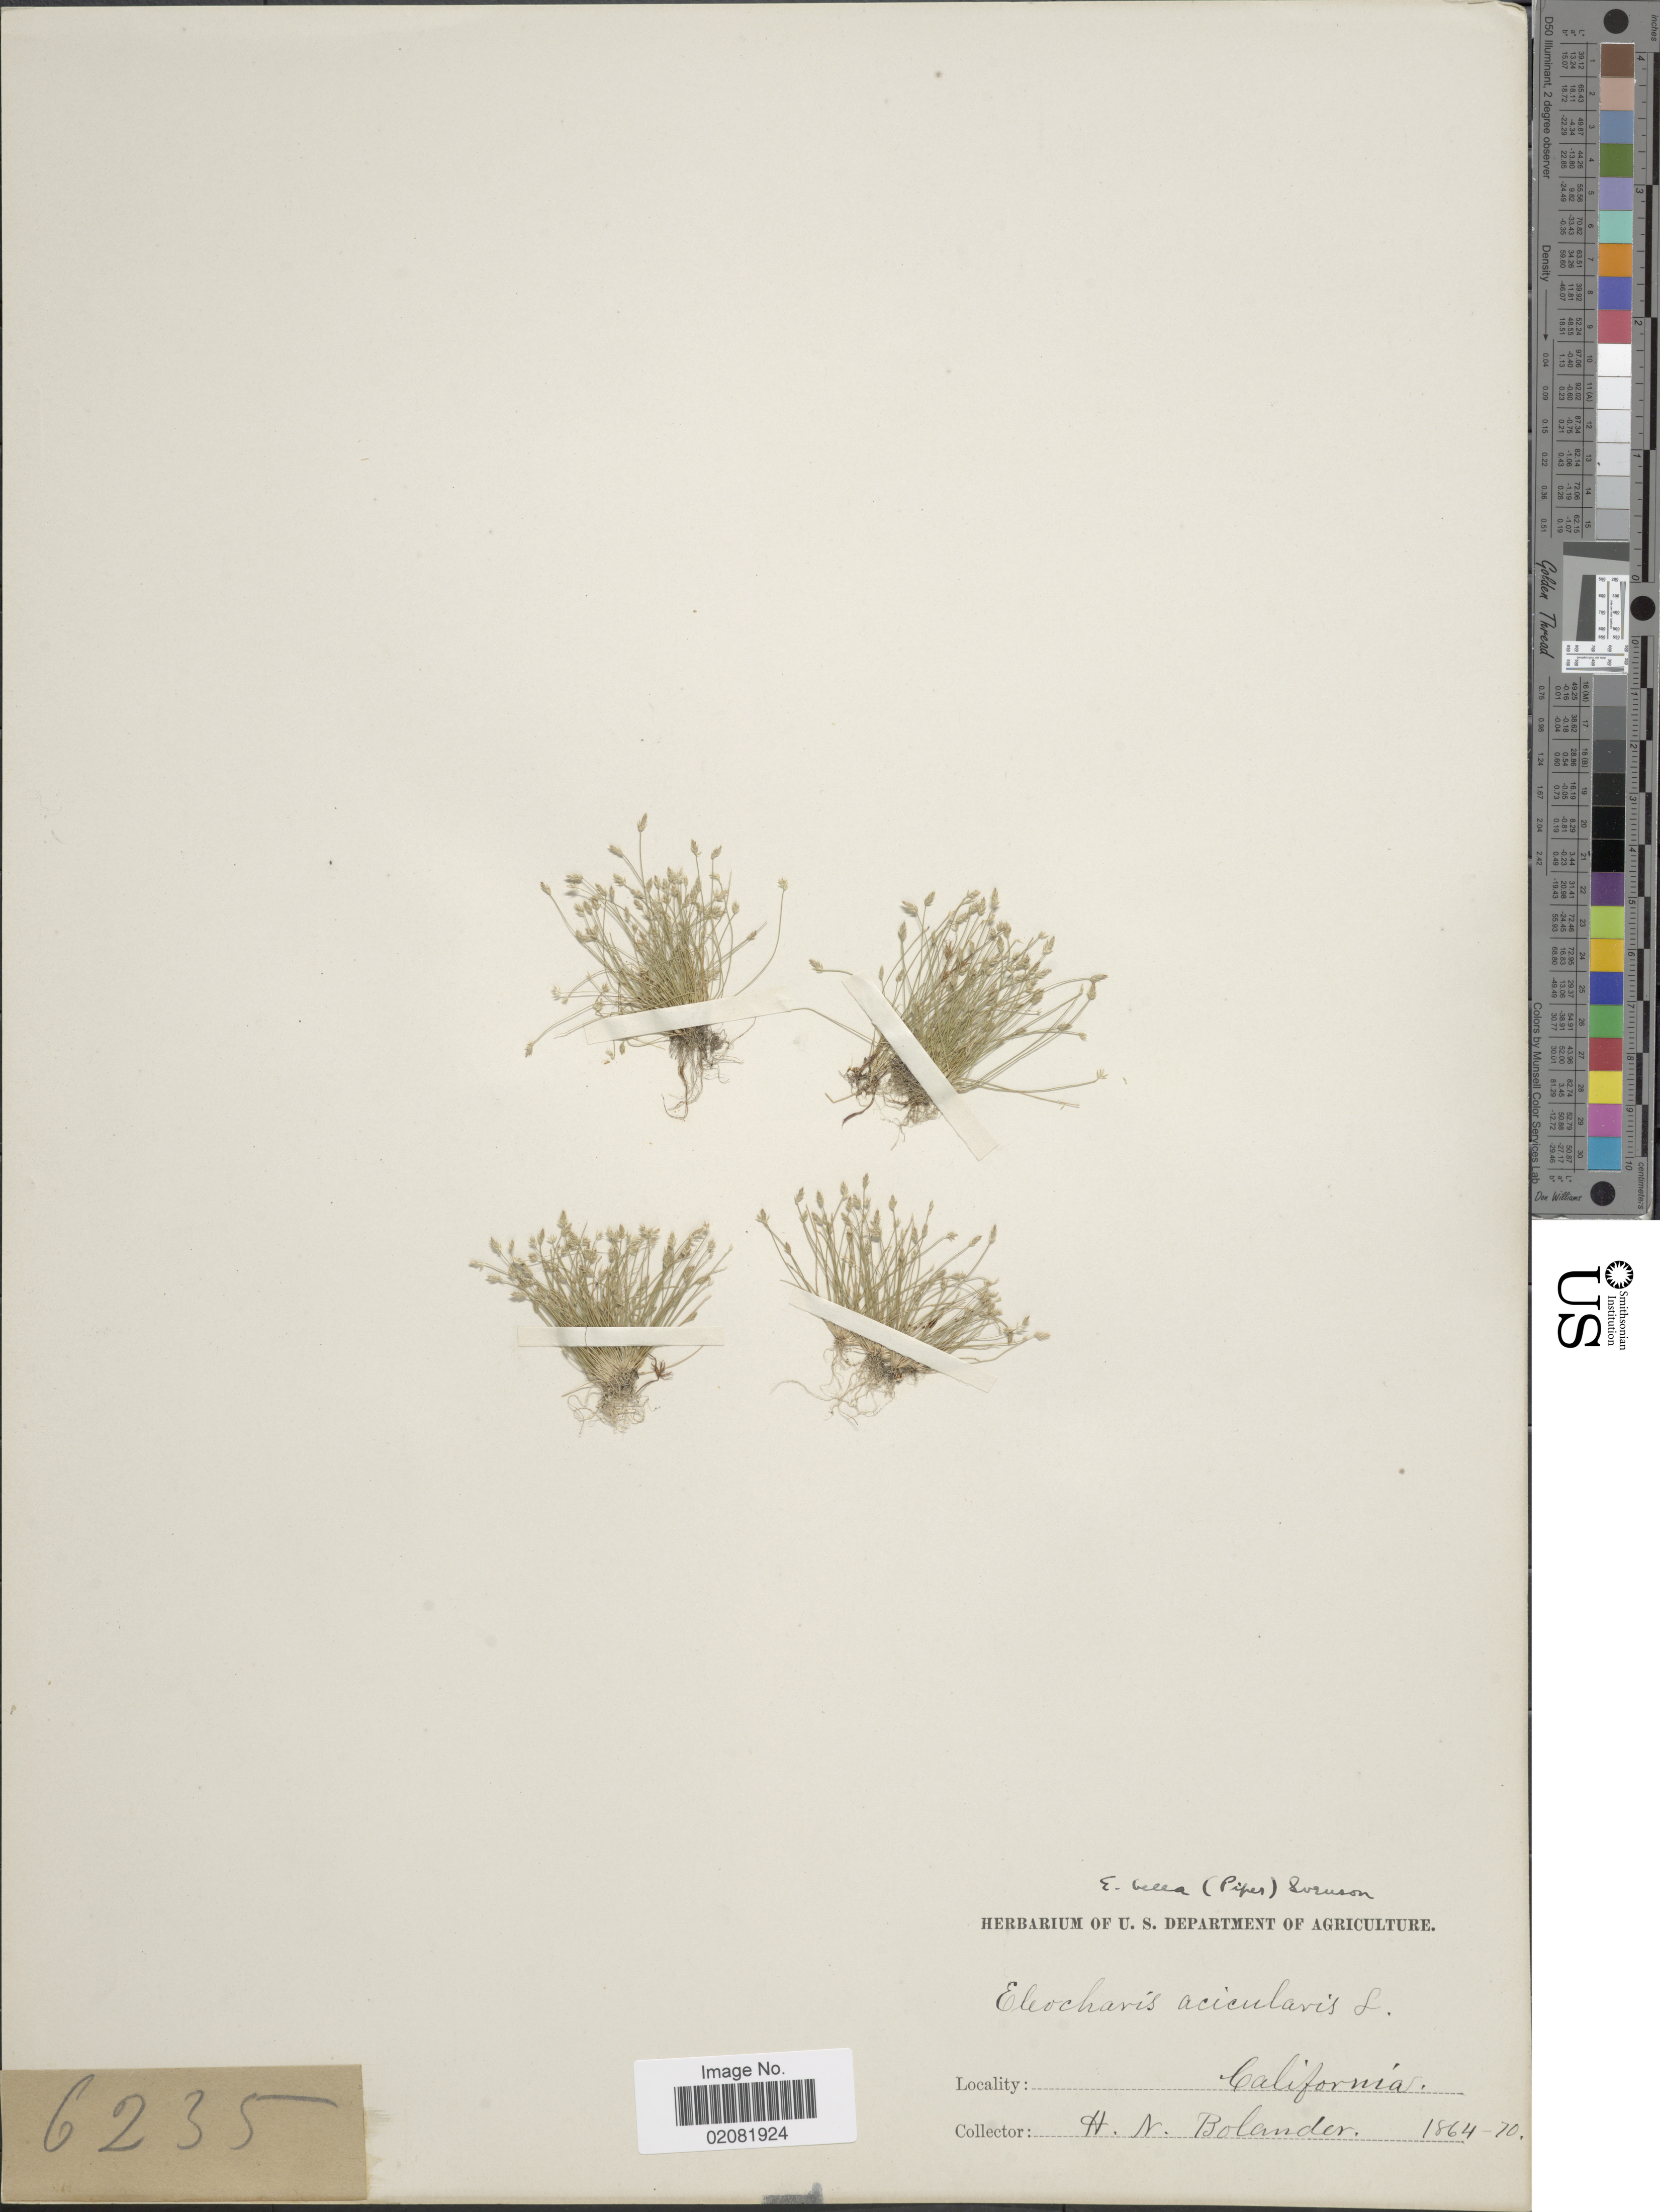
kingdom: Plantae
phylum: Tracheophyta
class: Liliopsida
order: Poales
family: Cyperaceae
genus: Eleocharis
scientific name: Eleocharis bella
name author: (Piper) Svenson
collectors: H. Bolander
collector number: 6235?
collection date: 1864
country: United States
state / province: California